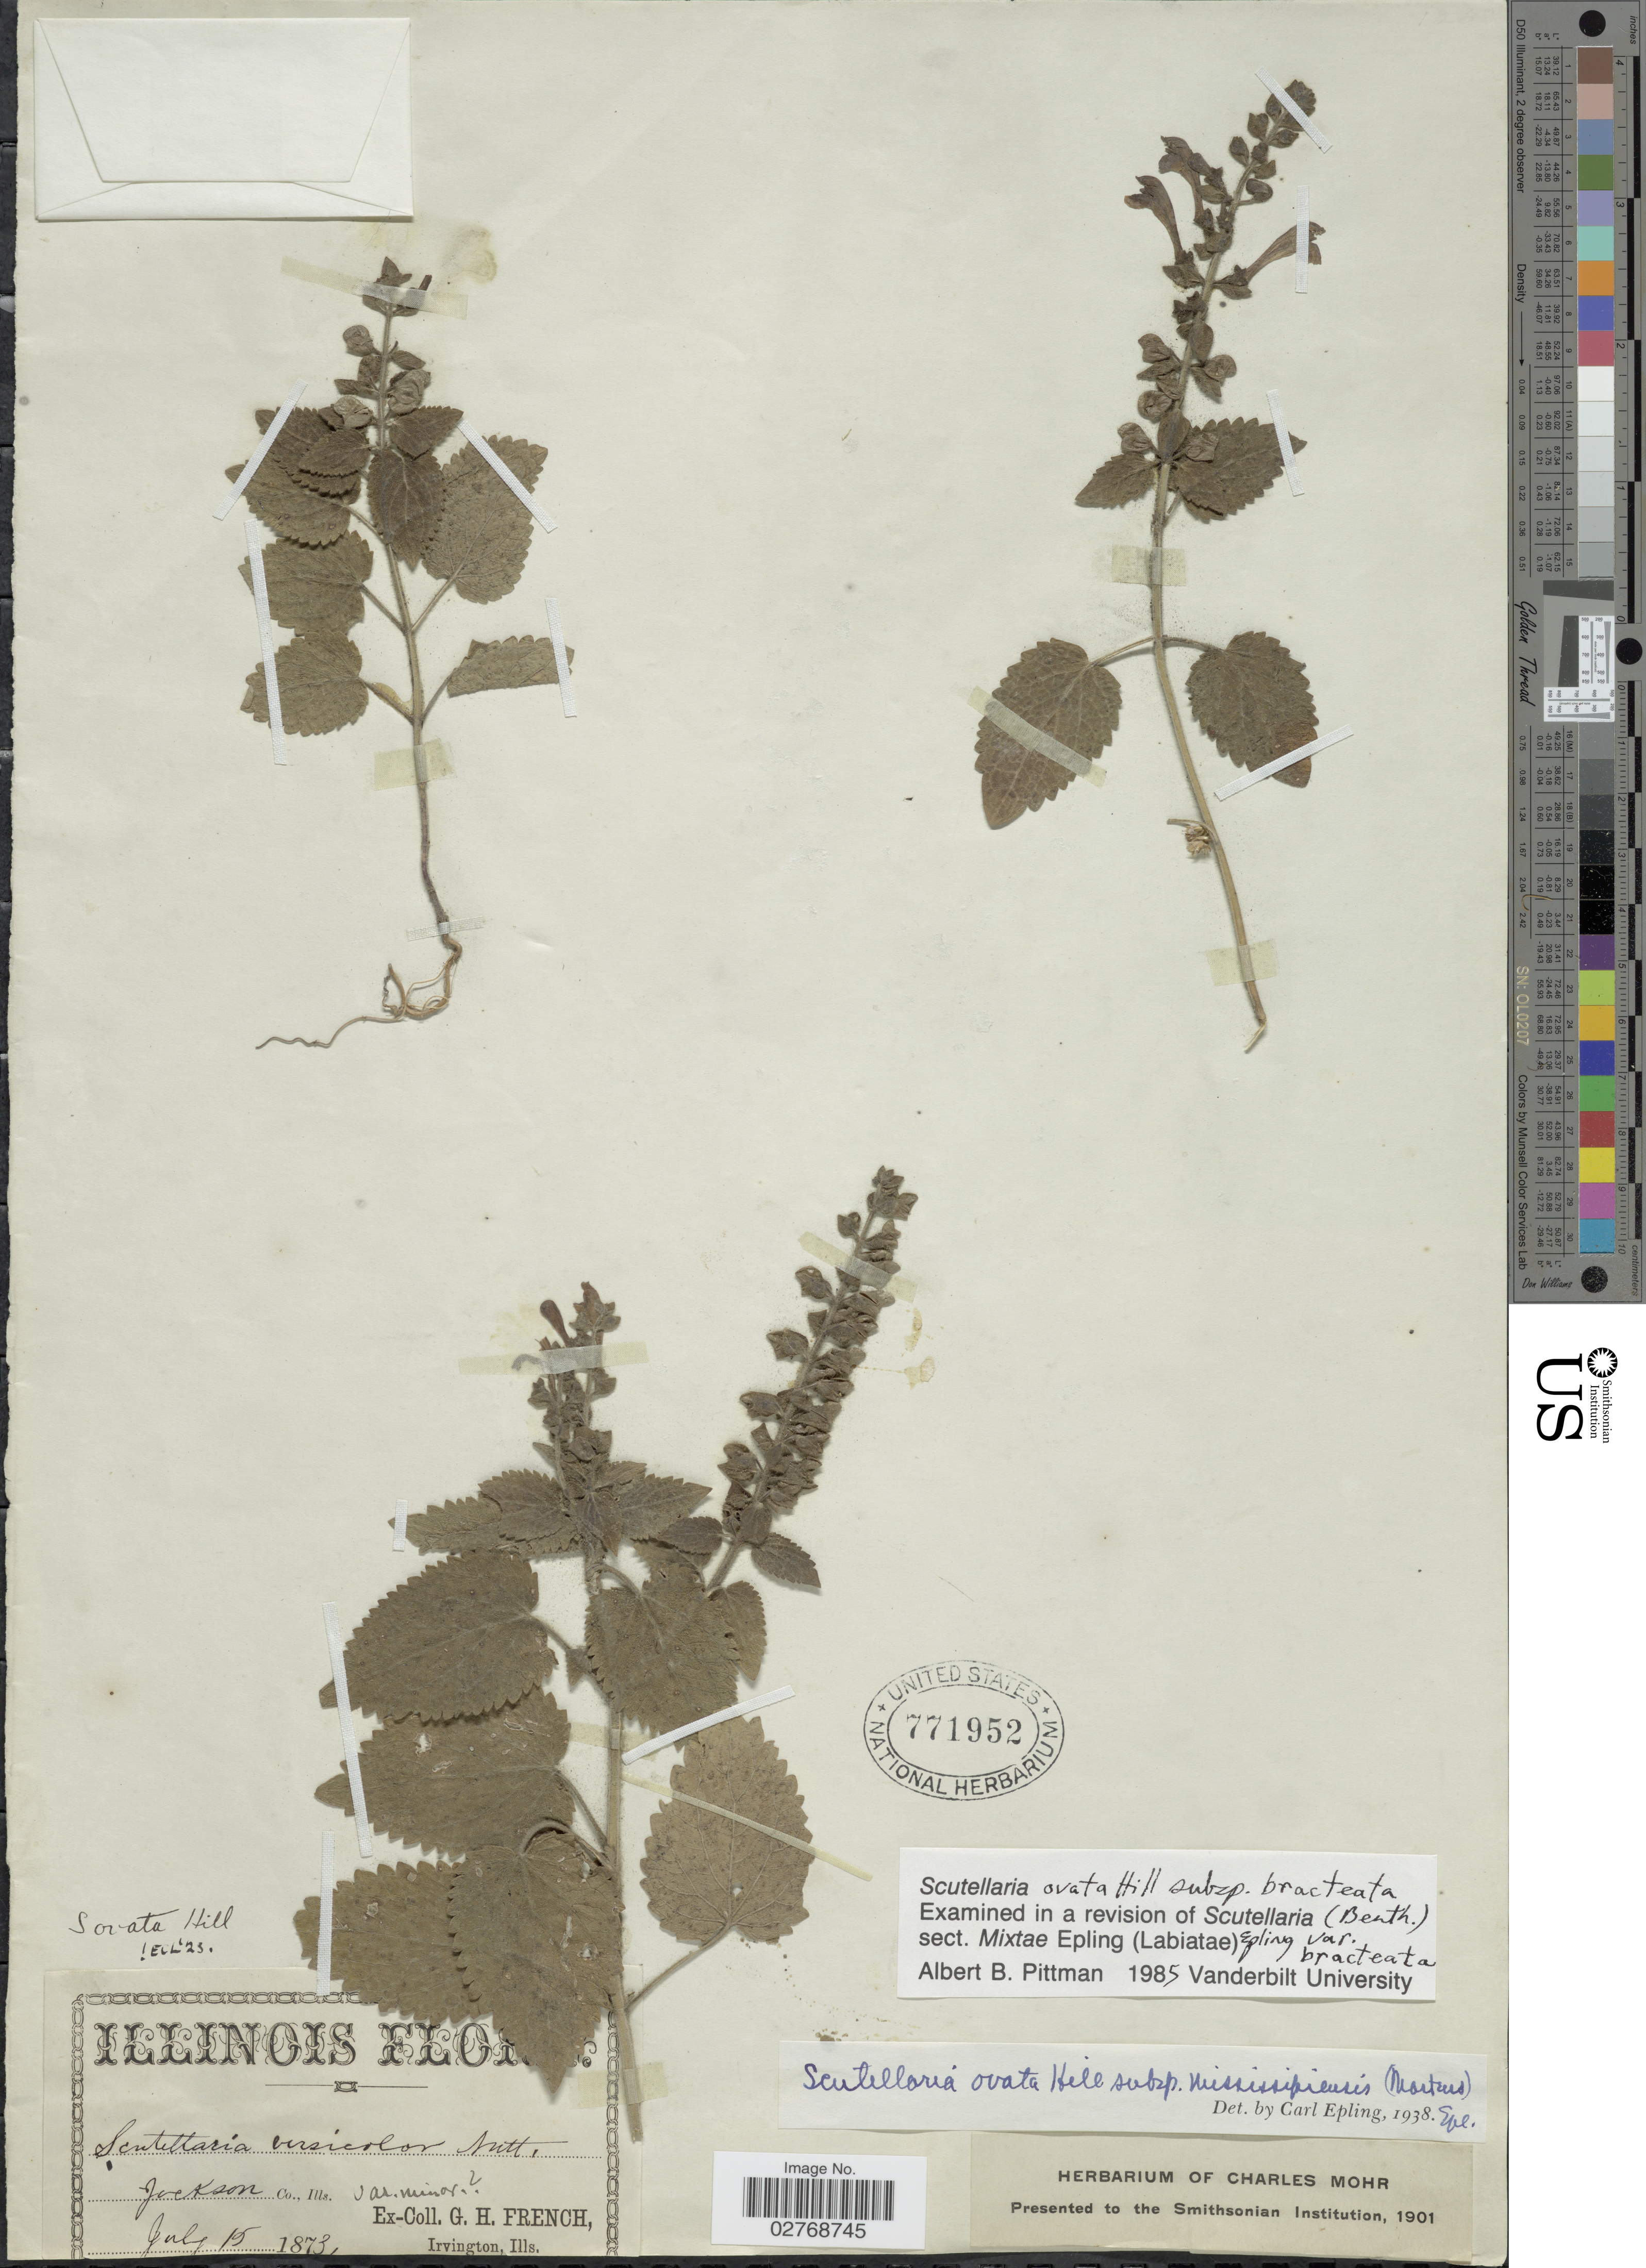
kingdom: Plantae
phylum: Tracheophyta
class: Magnoliopsida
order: Lamiales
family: Lamiaceae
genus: Scutellaria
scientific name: Scutellaria ovata subsp. bracteata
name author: (Benth.) Epling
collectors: G. H. French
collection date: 1873-07-15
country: United States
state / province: Illinois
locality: Jackson Co.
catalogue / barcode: US 771952